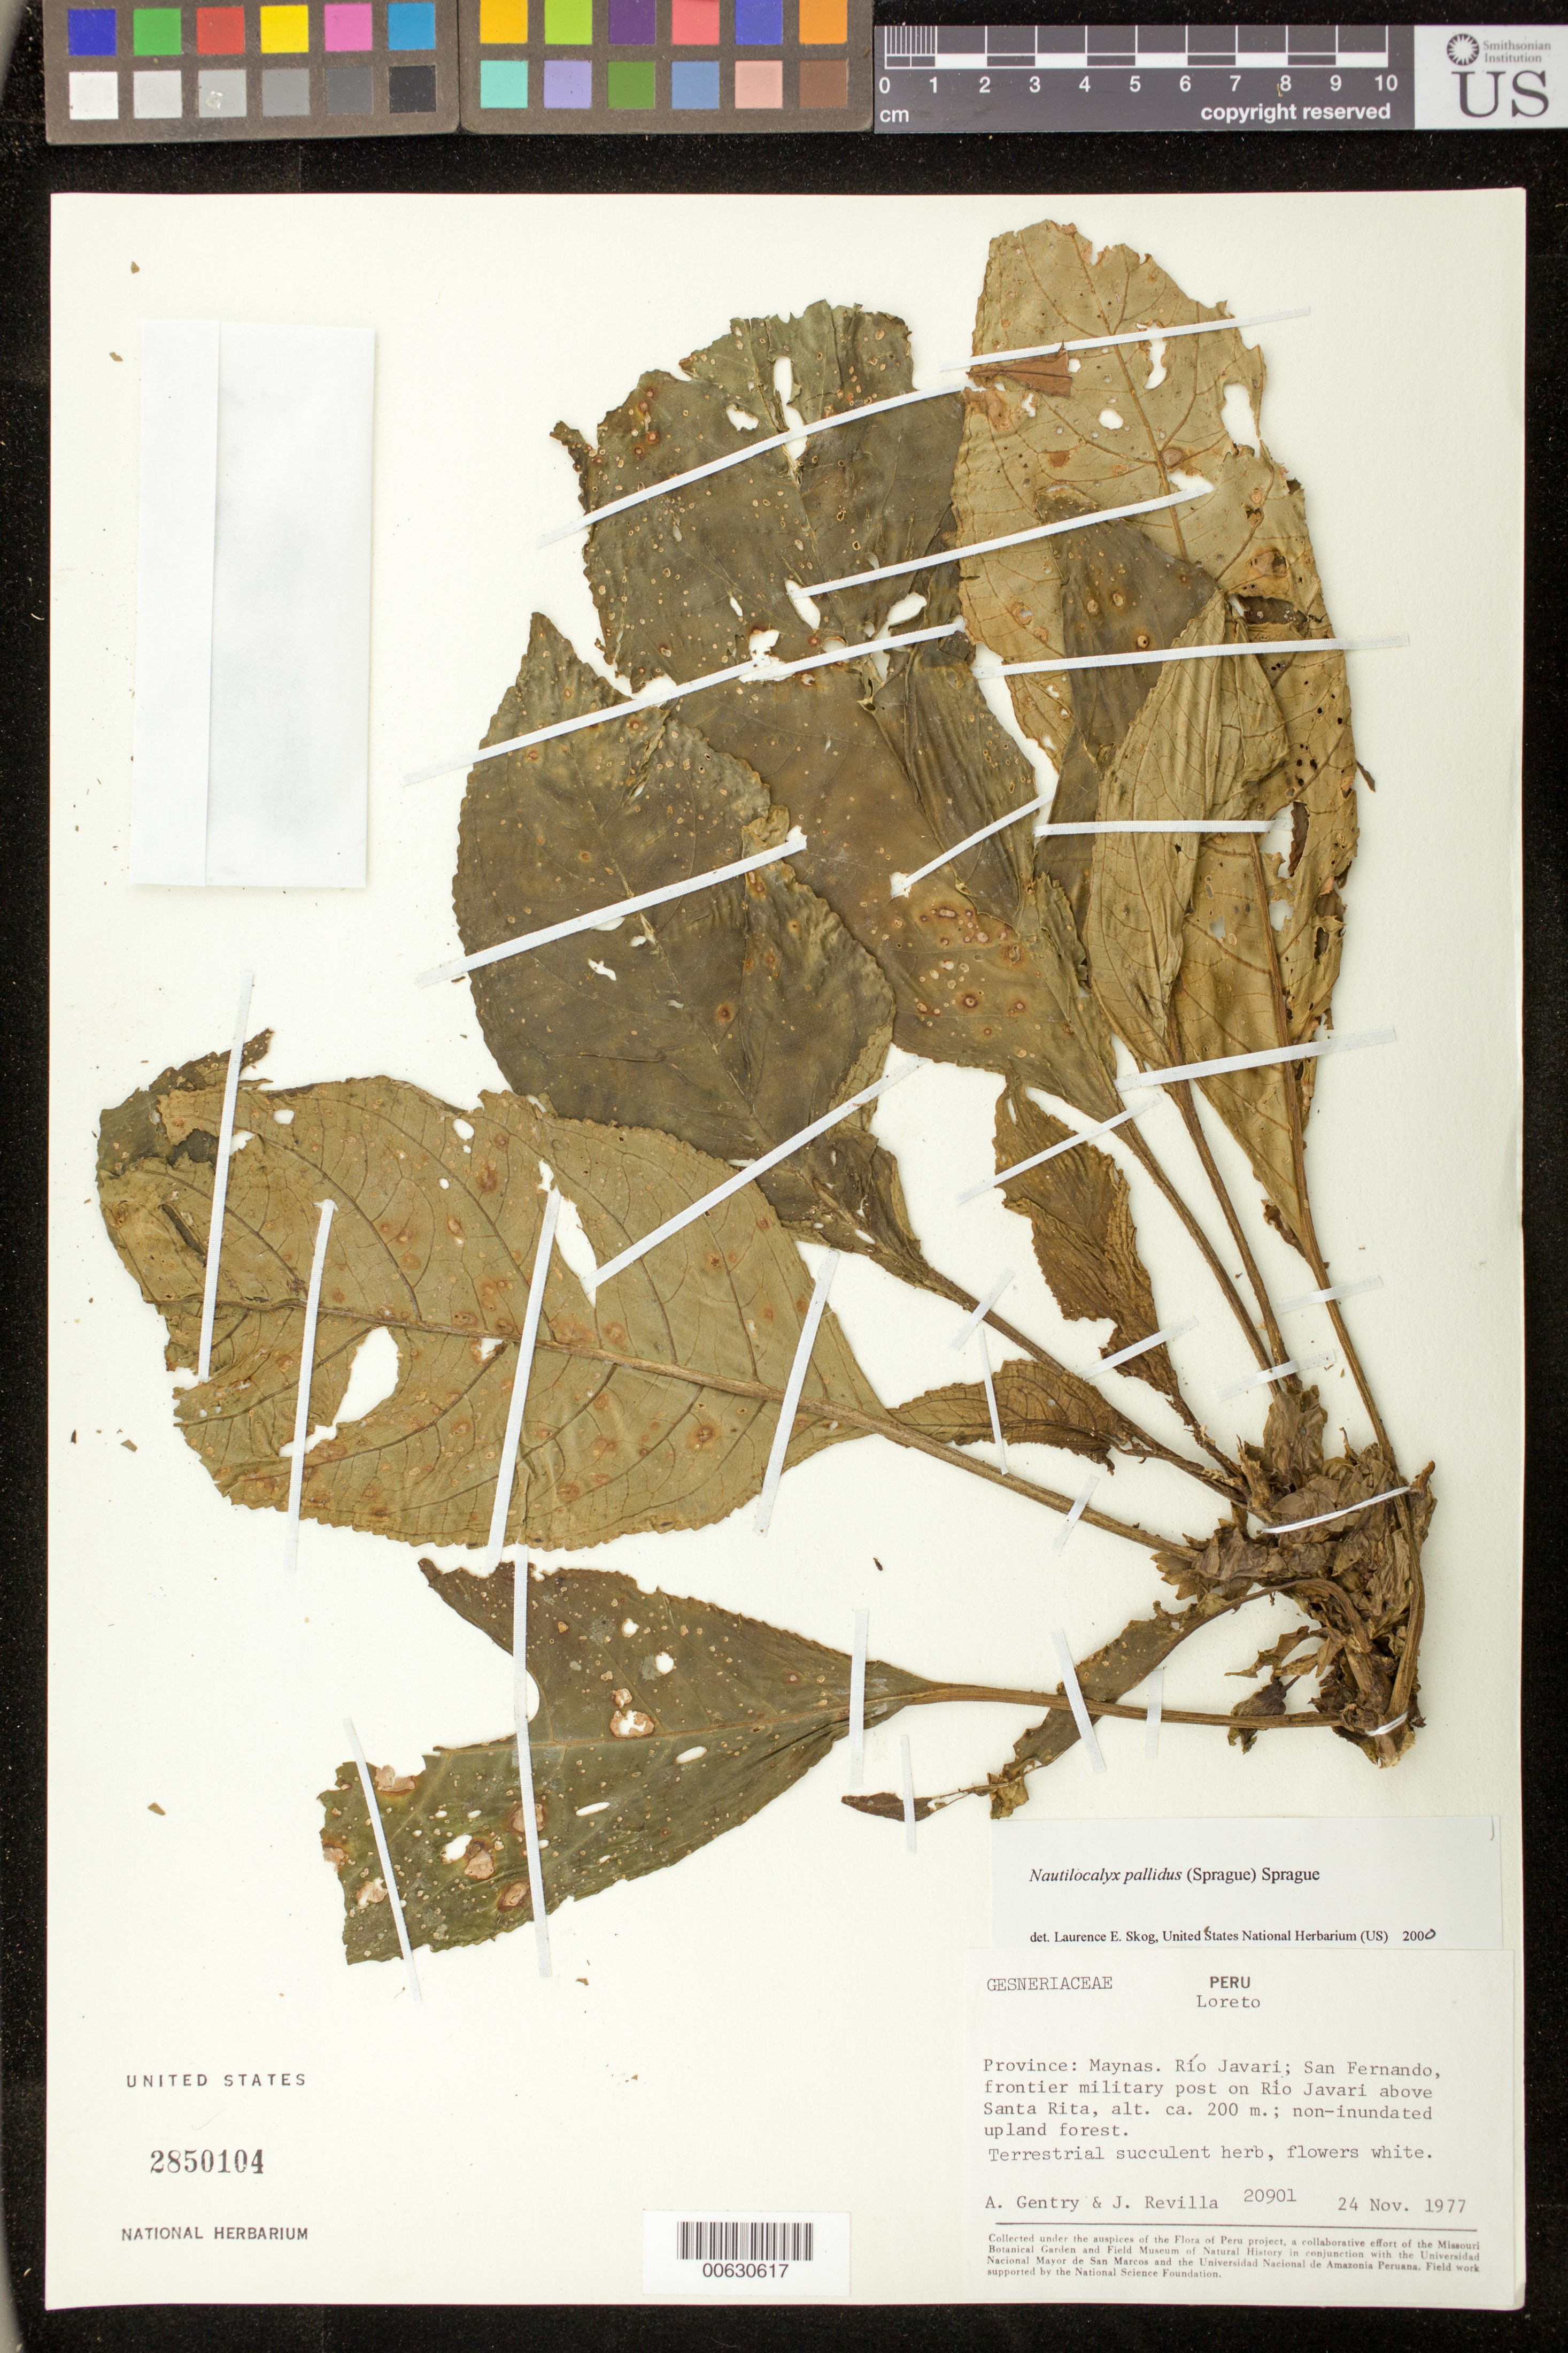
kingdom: Plantae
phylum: Tracheophyta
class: Magnoliopsida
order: Lamiales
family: Gesneriaceae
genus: Nautilocalyx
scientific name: Nautilocalyx pallidus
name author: (Sprague) C. Sprague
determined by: Clark, J. L., (SEL), The Marie Selby Botanical Garden (UNITED STATES)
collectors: A. H. Gentry & J. Revilla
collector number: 20901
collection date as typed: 24 Nov 1977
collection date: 1977-11-24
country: Peru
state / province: Loreto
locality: Prov. Maynas; Río Javari; San Fernando, frontier military post on Río Javari above Santa Rita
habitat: Non-inundated upland forest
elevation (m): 200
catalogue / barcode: US 2850104